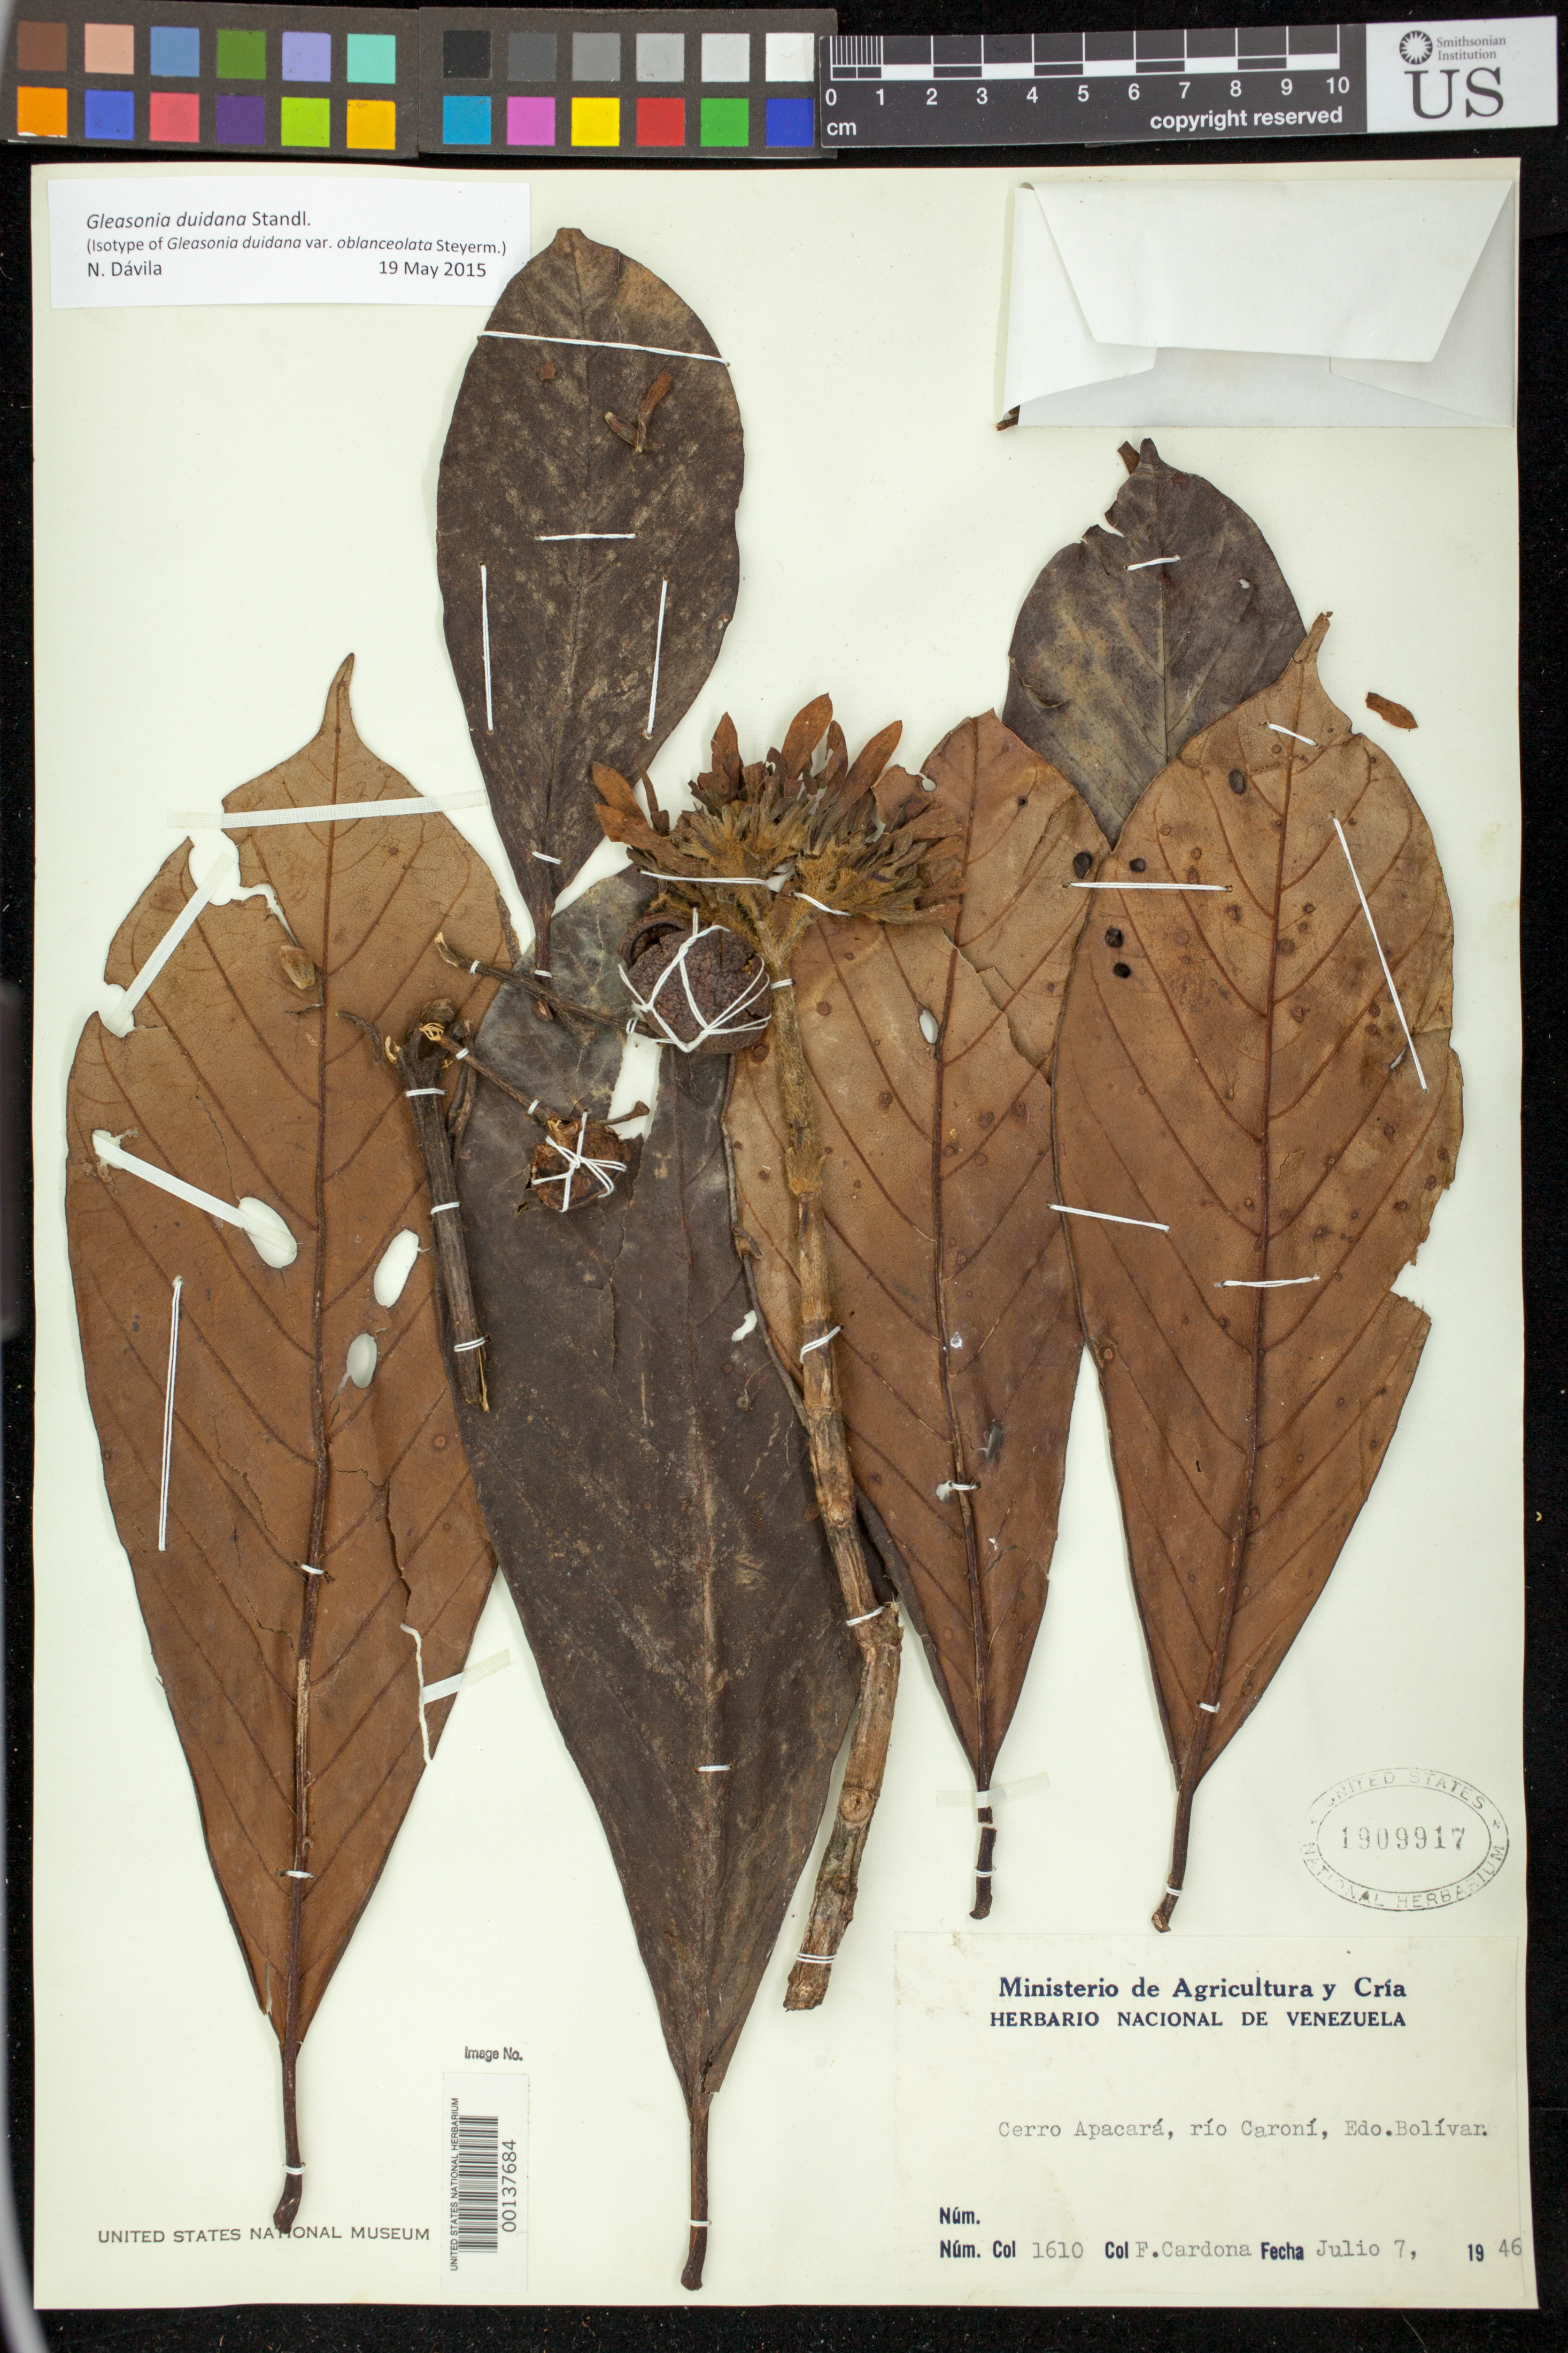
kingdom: Plantae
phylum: Tracheophyta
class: Magnoliopsida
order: Gentianales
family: Rubiaceae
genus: Gleasonia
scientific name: Gleasonia duidana var. oblanceolata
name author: Steyerm.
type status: Isotype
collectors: F. Cardona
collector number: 1610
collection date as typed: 07 Jul 1946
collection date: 1946-07-07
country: Venezuela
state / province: Bolivar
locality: Cerro Apacara.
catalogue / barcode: US 1909917